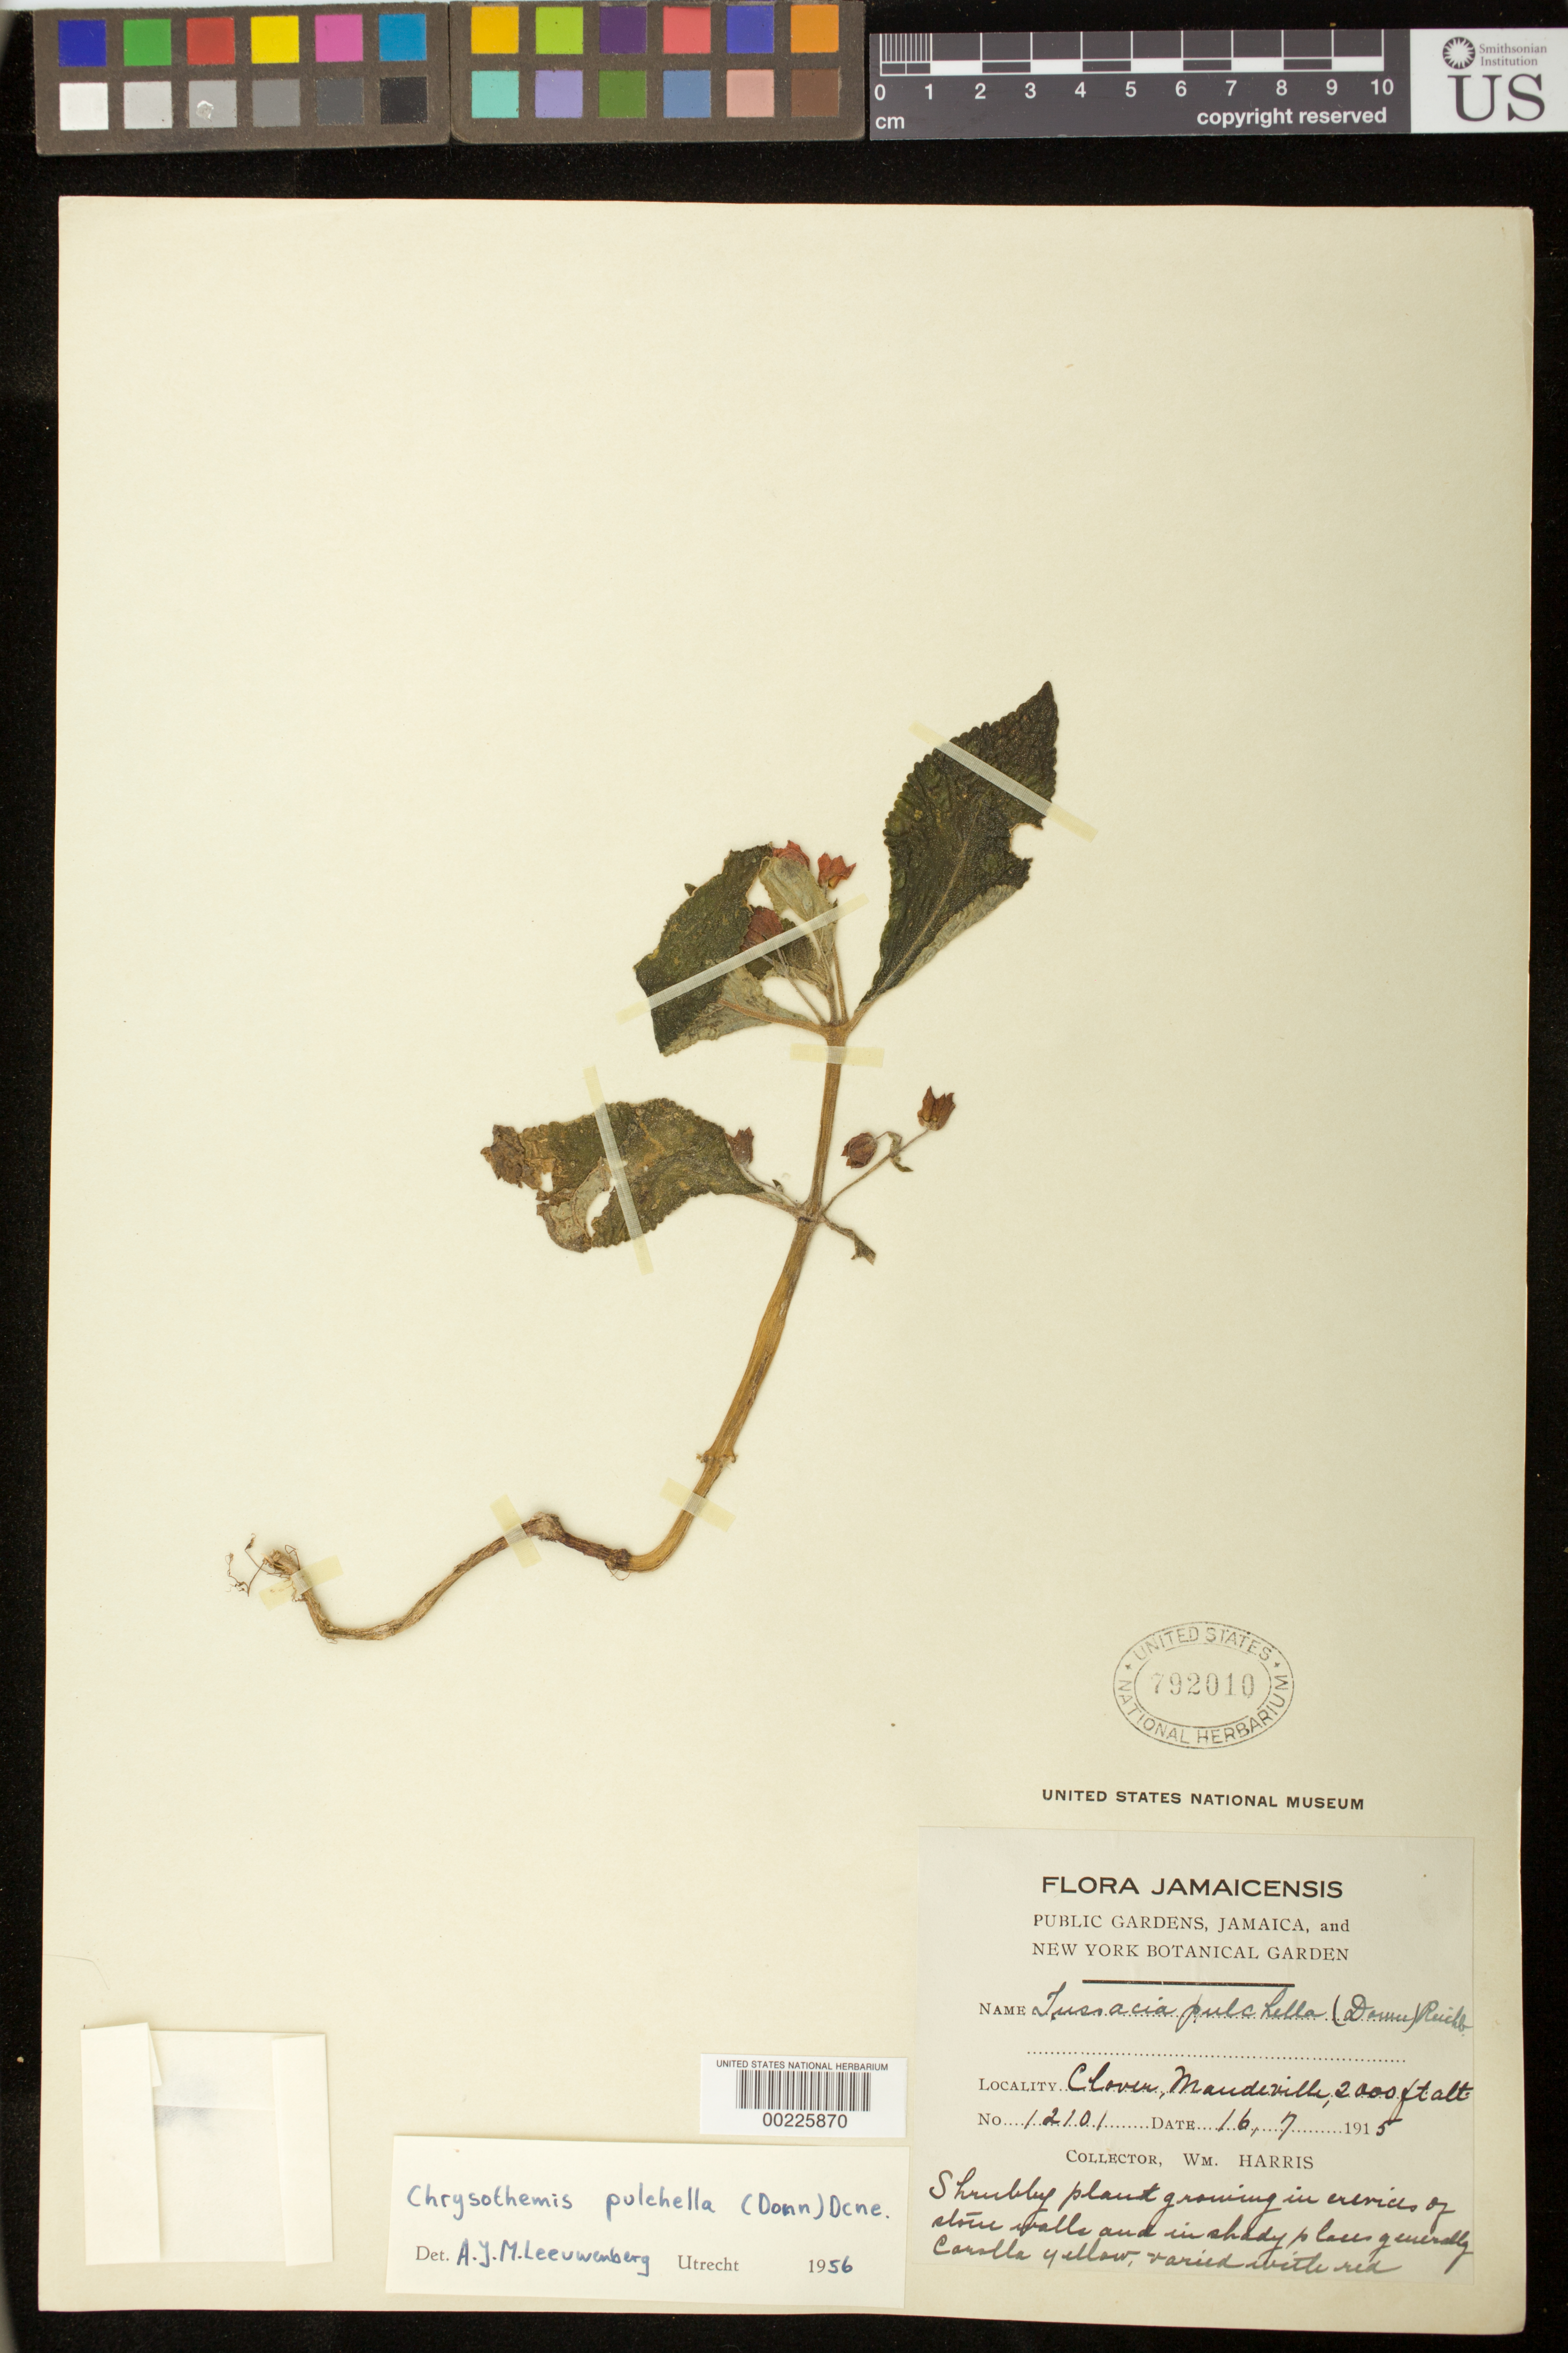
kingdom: Plantae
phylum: Tracheophyta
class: Magnoliopsida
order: Lamiales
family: Gesneriaceae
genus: Chrysothemis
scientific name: Chrysothemis pulchella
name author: (Donn ex Sims) Decne.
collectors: W. Harris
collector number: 12101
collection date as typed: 16 Jul 1915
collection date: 1915-07-16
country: Jamaica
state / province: Manchester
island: Jamaica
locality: Clover, Mandeville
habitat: growing in crevices of stone walls and in shady places generally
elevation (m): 610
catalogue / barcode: US 792010